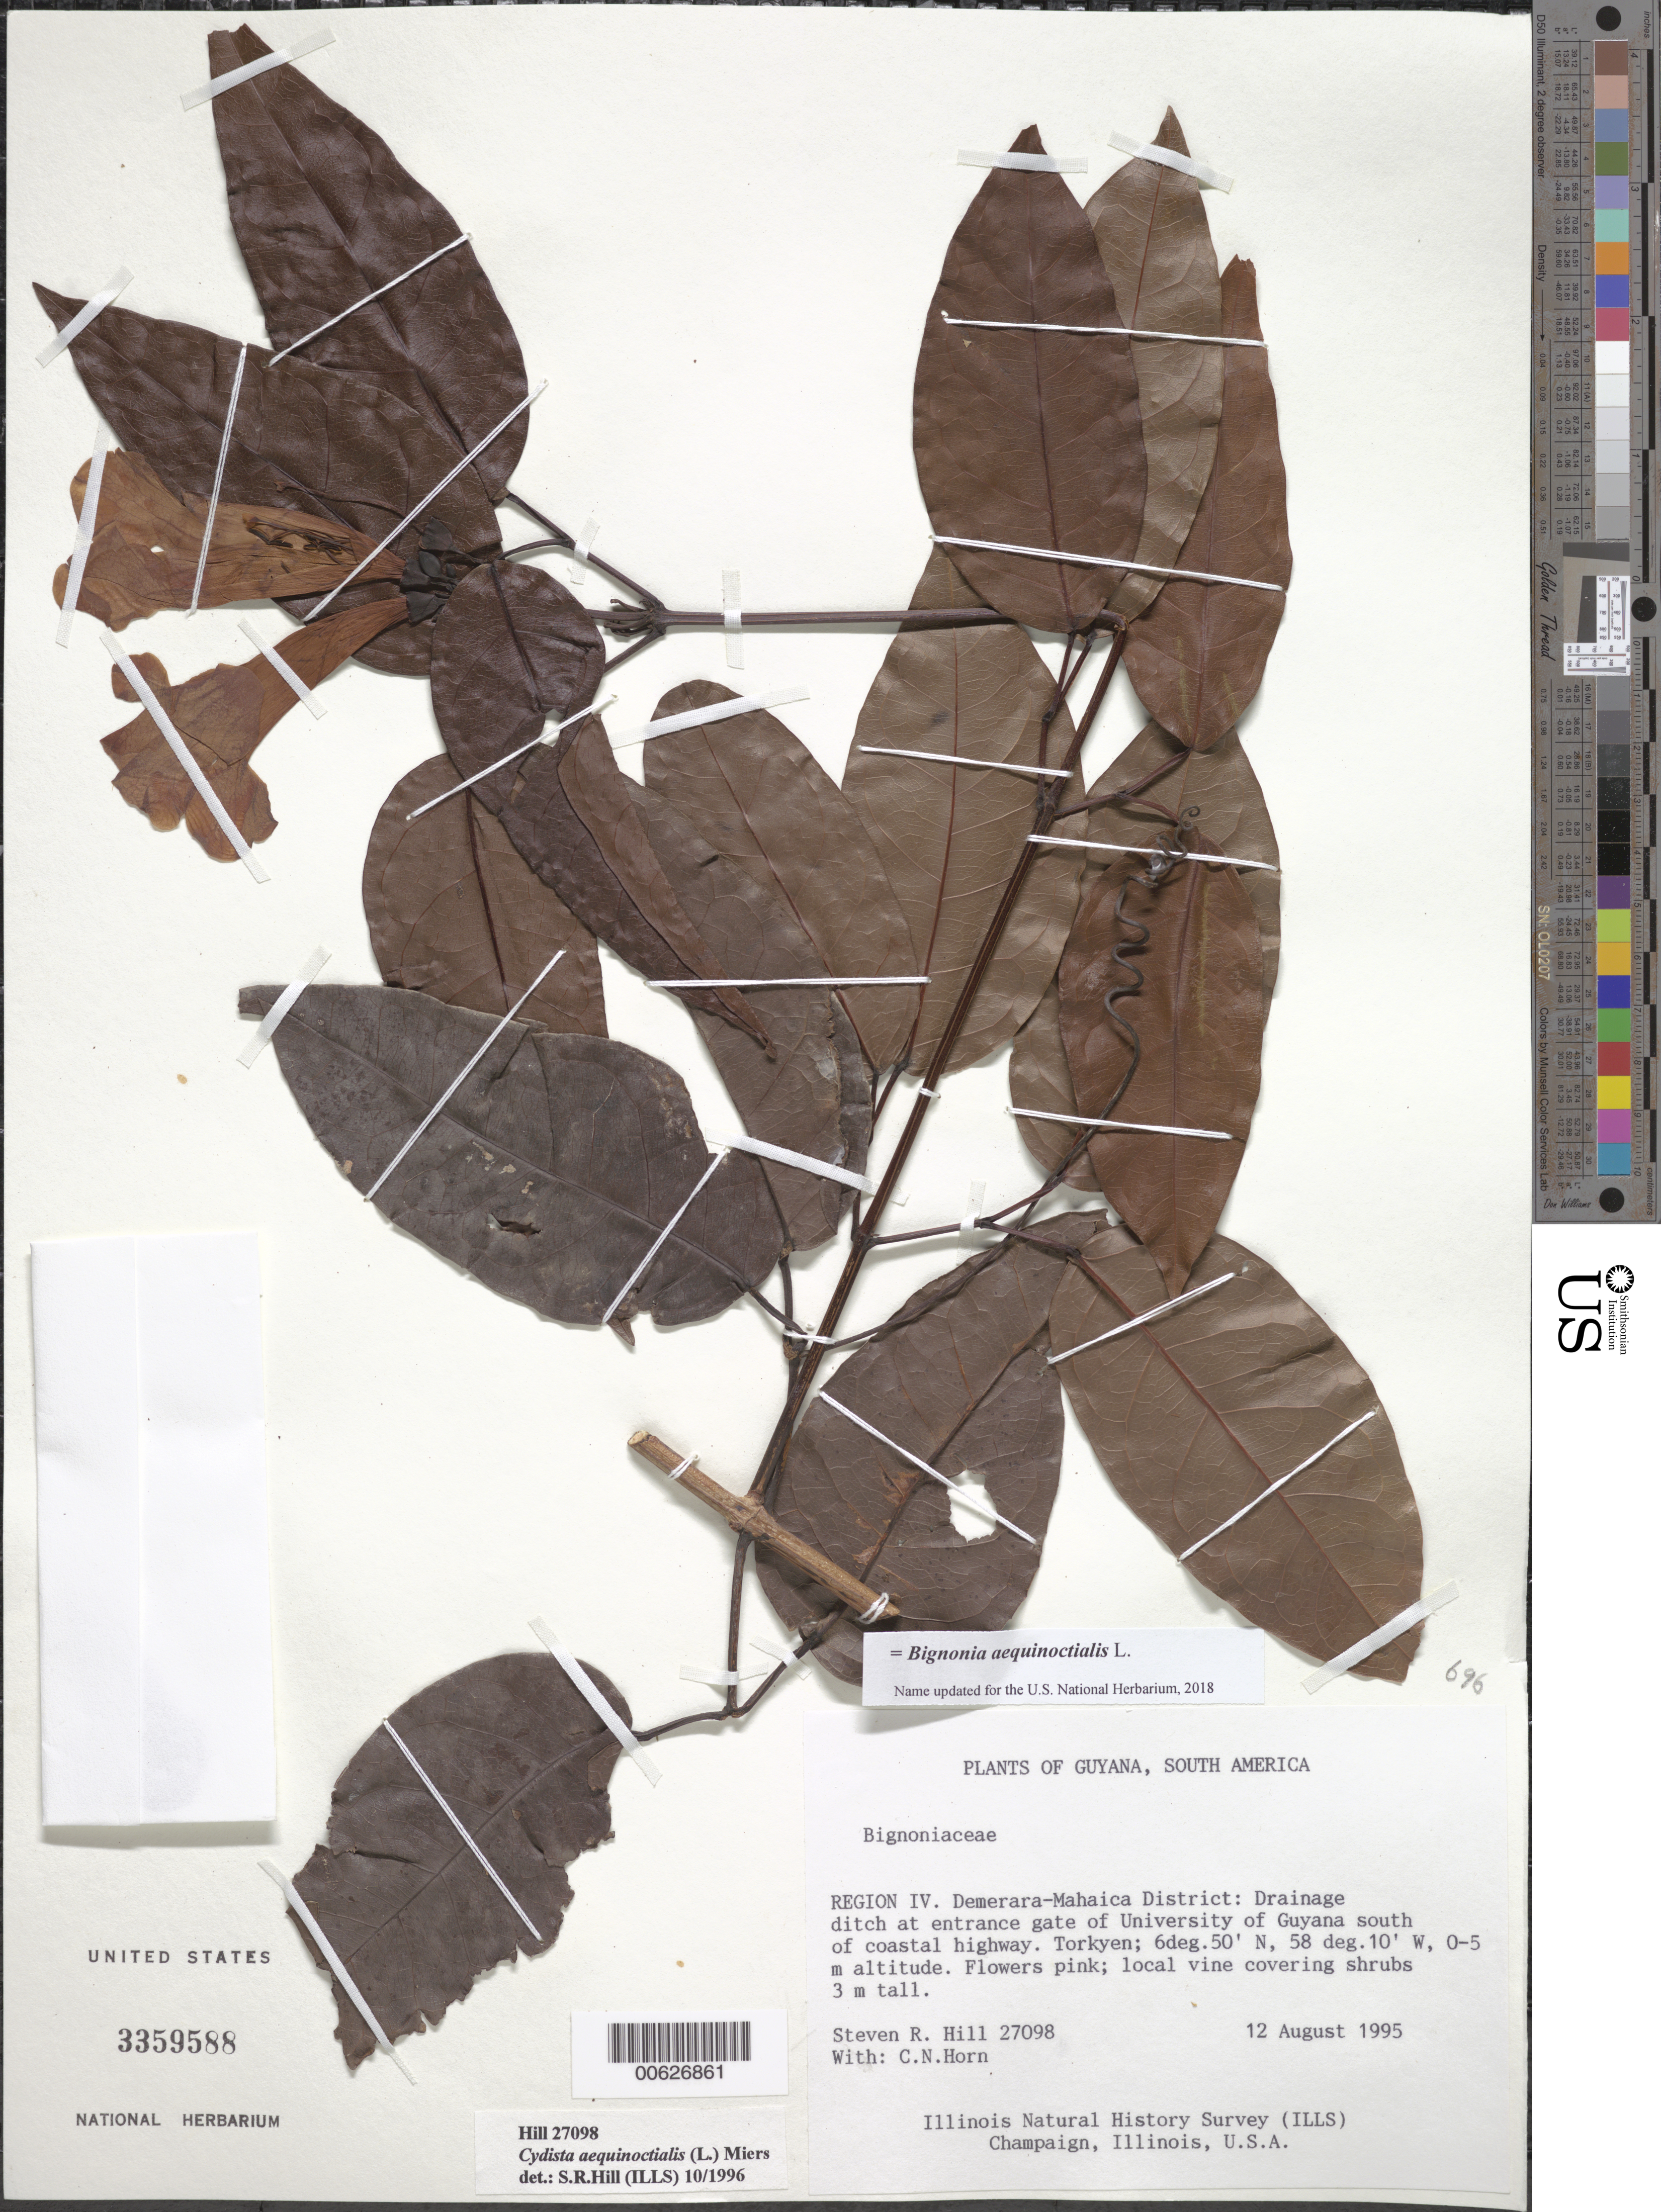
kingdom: Plantae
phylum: Tracheophyta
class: Magnoliopsida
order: Lamiales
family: Bignoniaceae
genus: Bignonia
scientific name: Bignonia aequinoctialis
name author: L.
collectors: S. R. Hill & C. N. Horn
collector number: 27098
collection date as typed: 12-Aug-95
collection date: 1995-08-12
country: Guyana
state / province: Demerara-Mahaica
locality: Turkeyen, at entrance gate to University of Guyana, S of coastal highway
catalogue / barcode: US 3359588